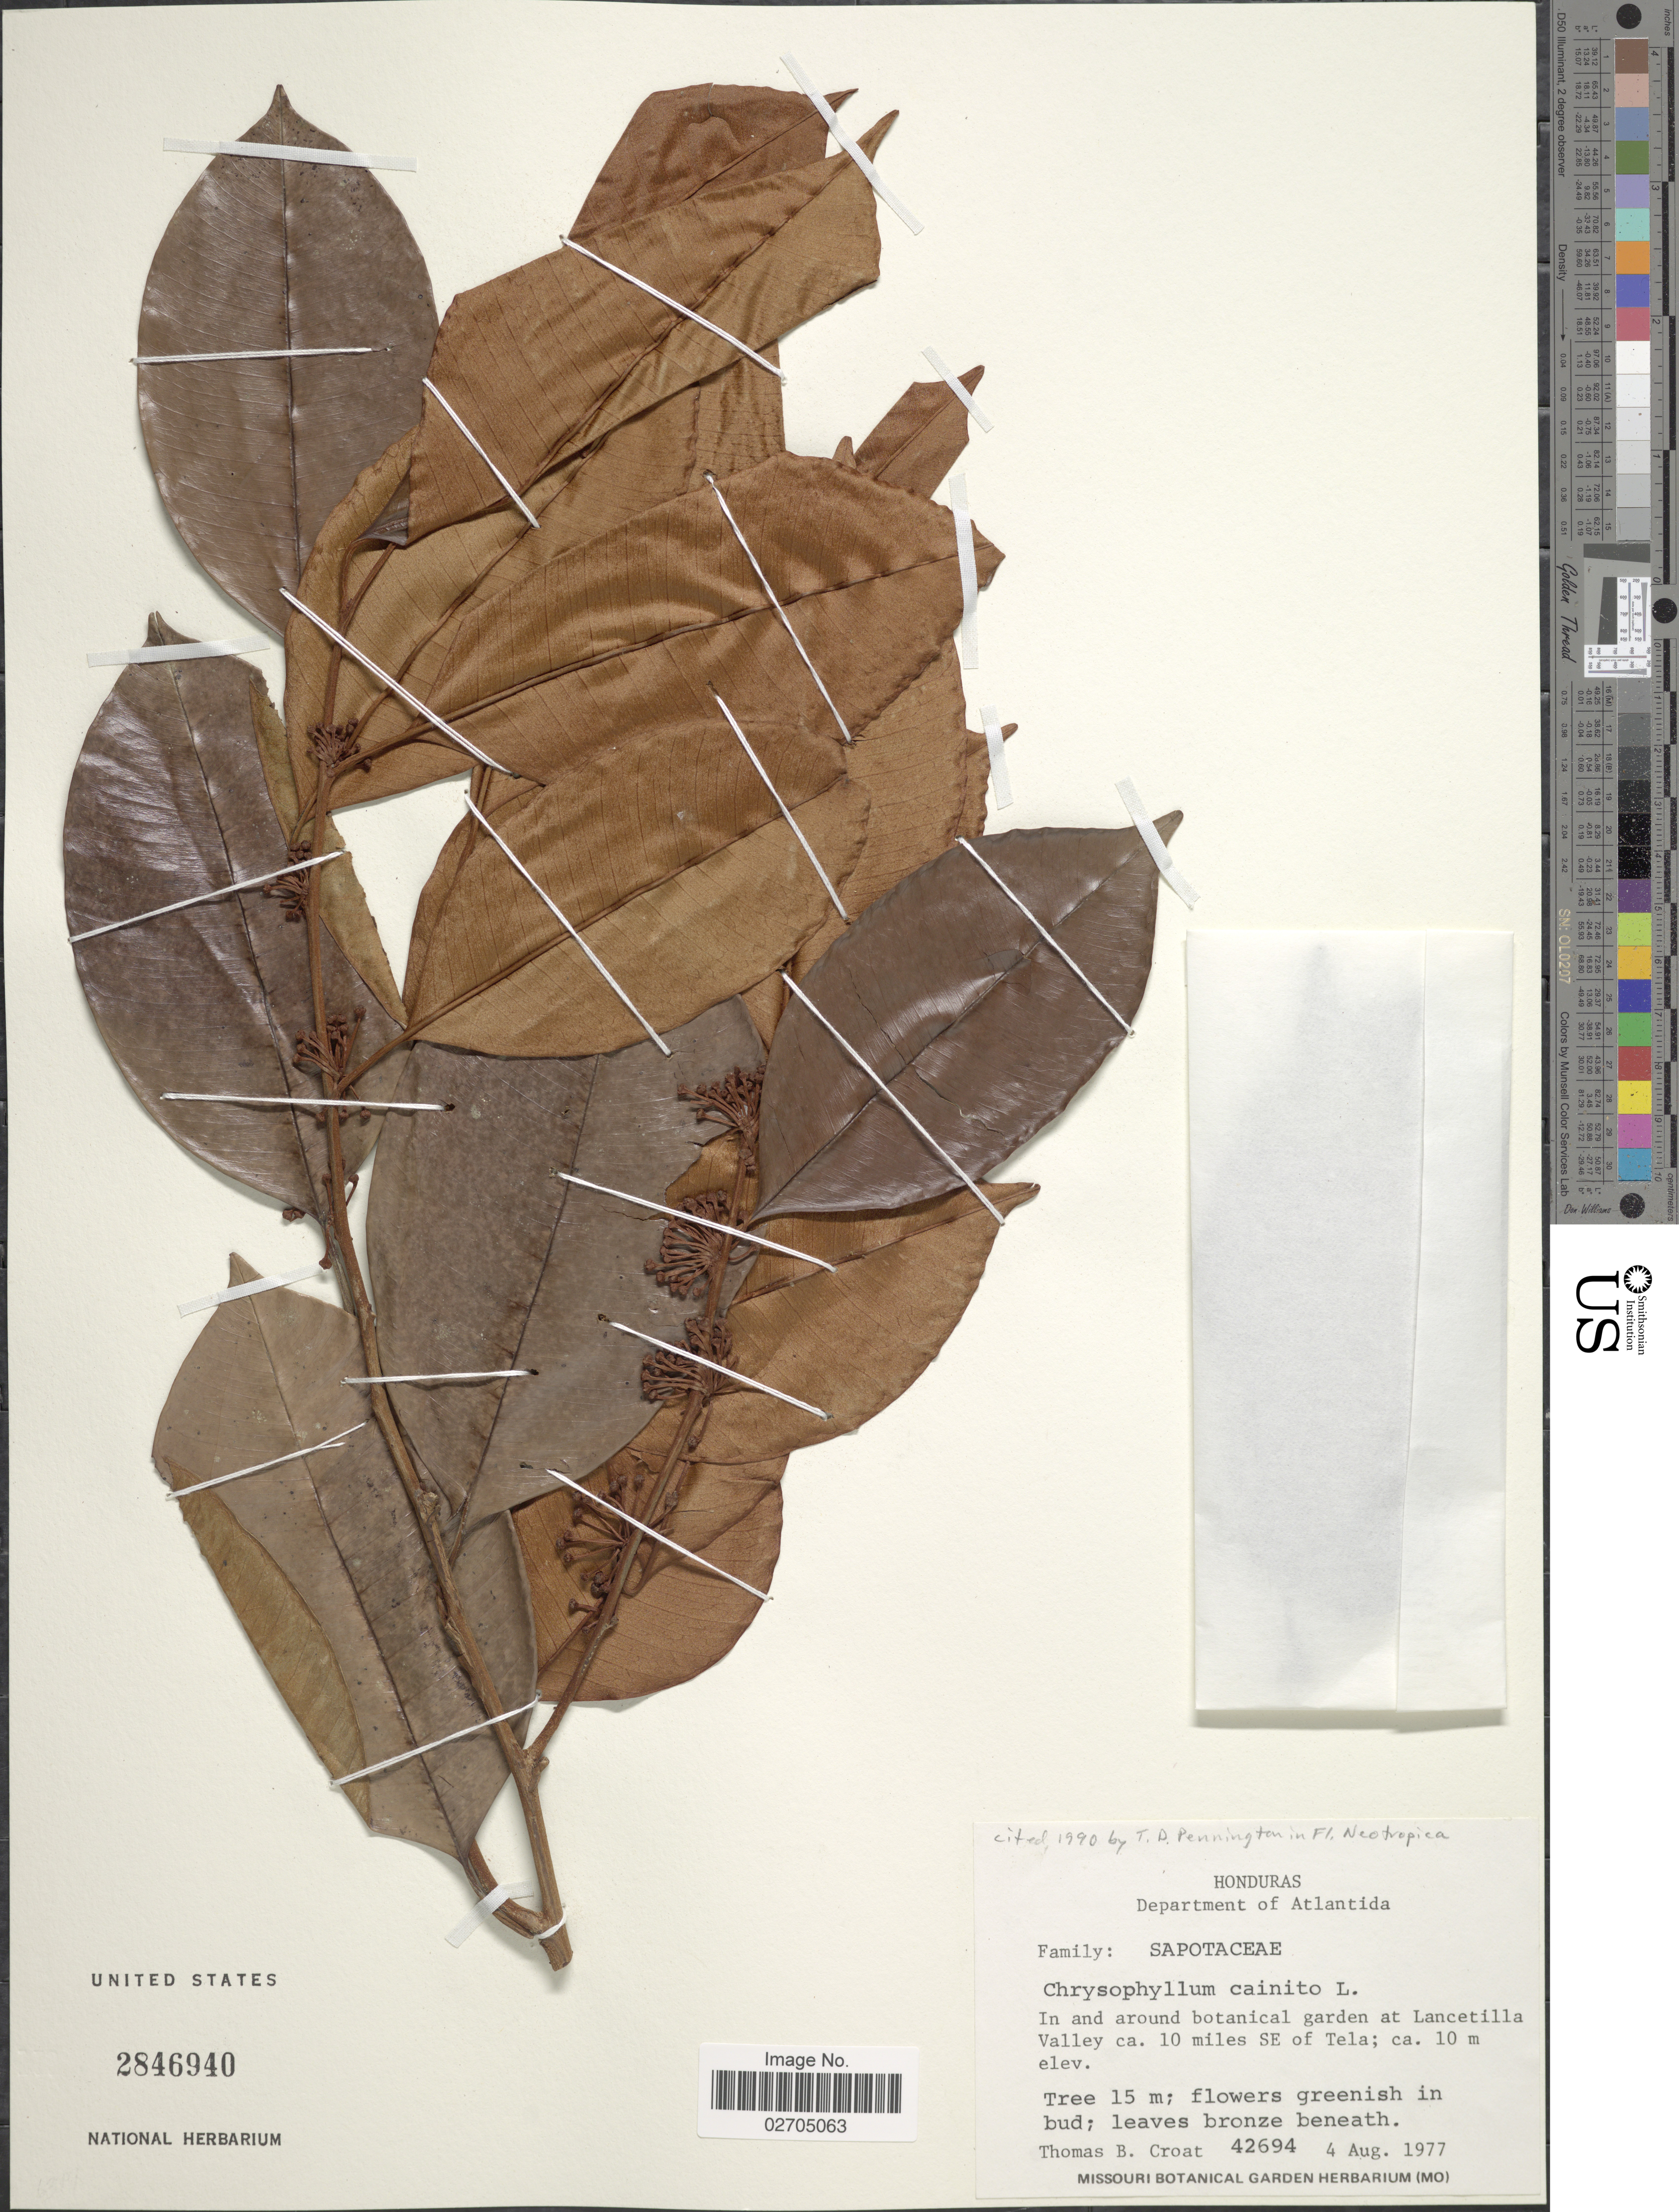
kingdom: Plantae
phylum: Tracheophyta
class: Magnoliopsida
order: Ericales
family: Sapotaceae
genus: Chrysophyllum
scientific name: Chrysophyllum cainito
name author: L.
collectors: T. B. Croat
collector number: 42694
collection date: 1977-08-04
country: Honduras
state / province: Atlántida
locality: In and around botanical garden at Lancetilla Valley ca. 10 miles SE of Tela.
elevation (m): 10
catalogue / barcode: US 2846940